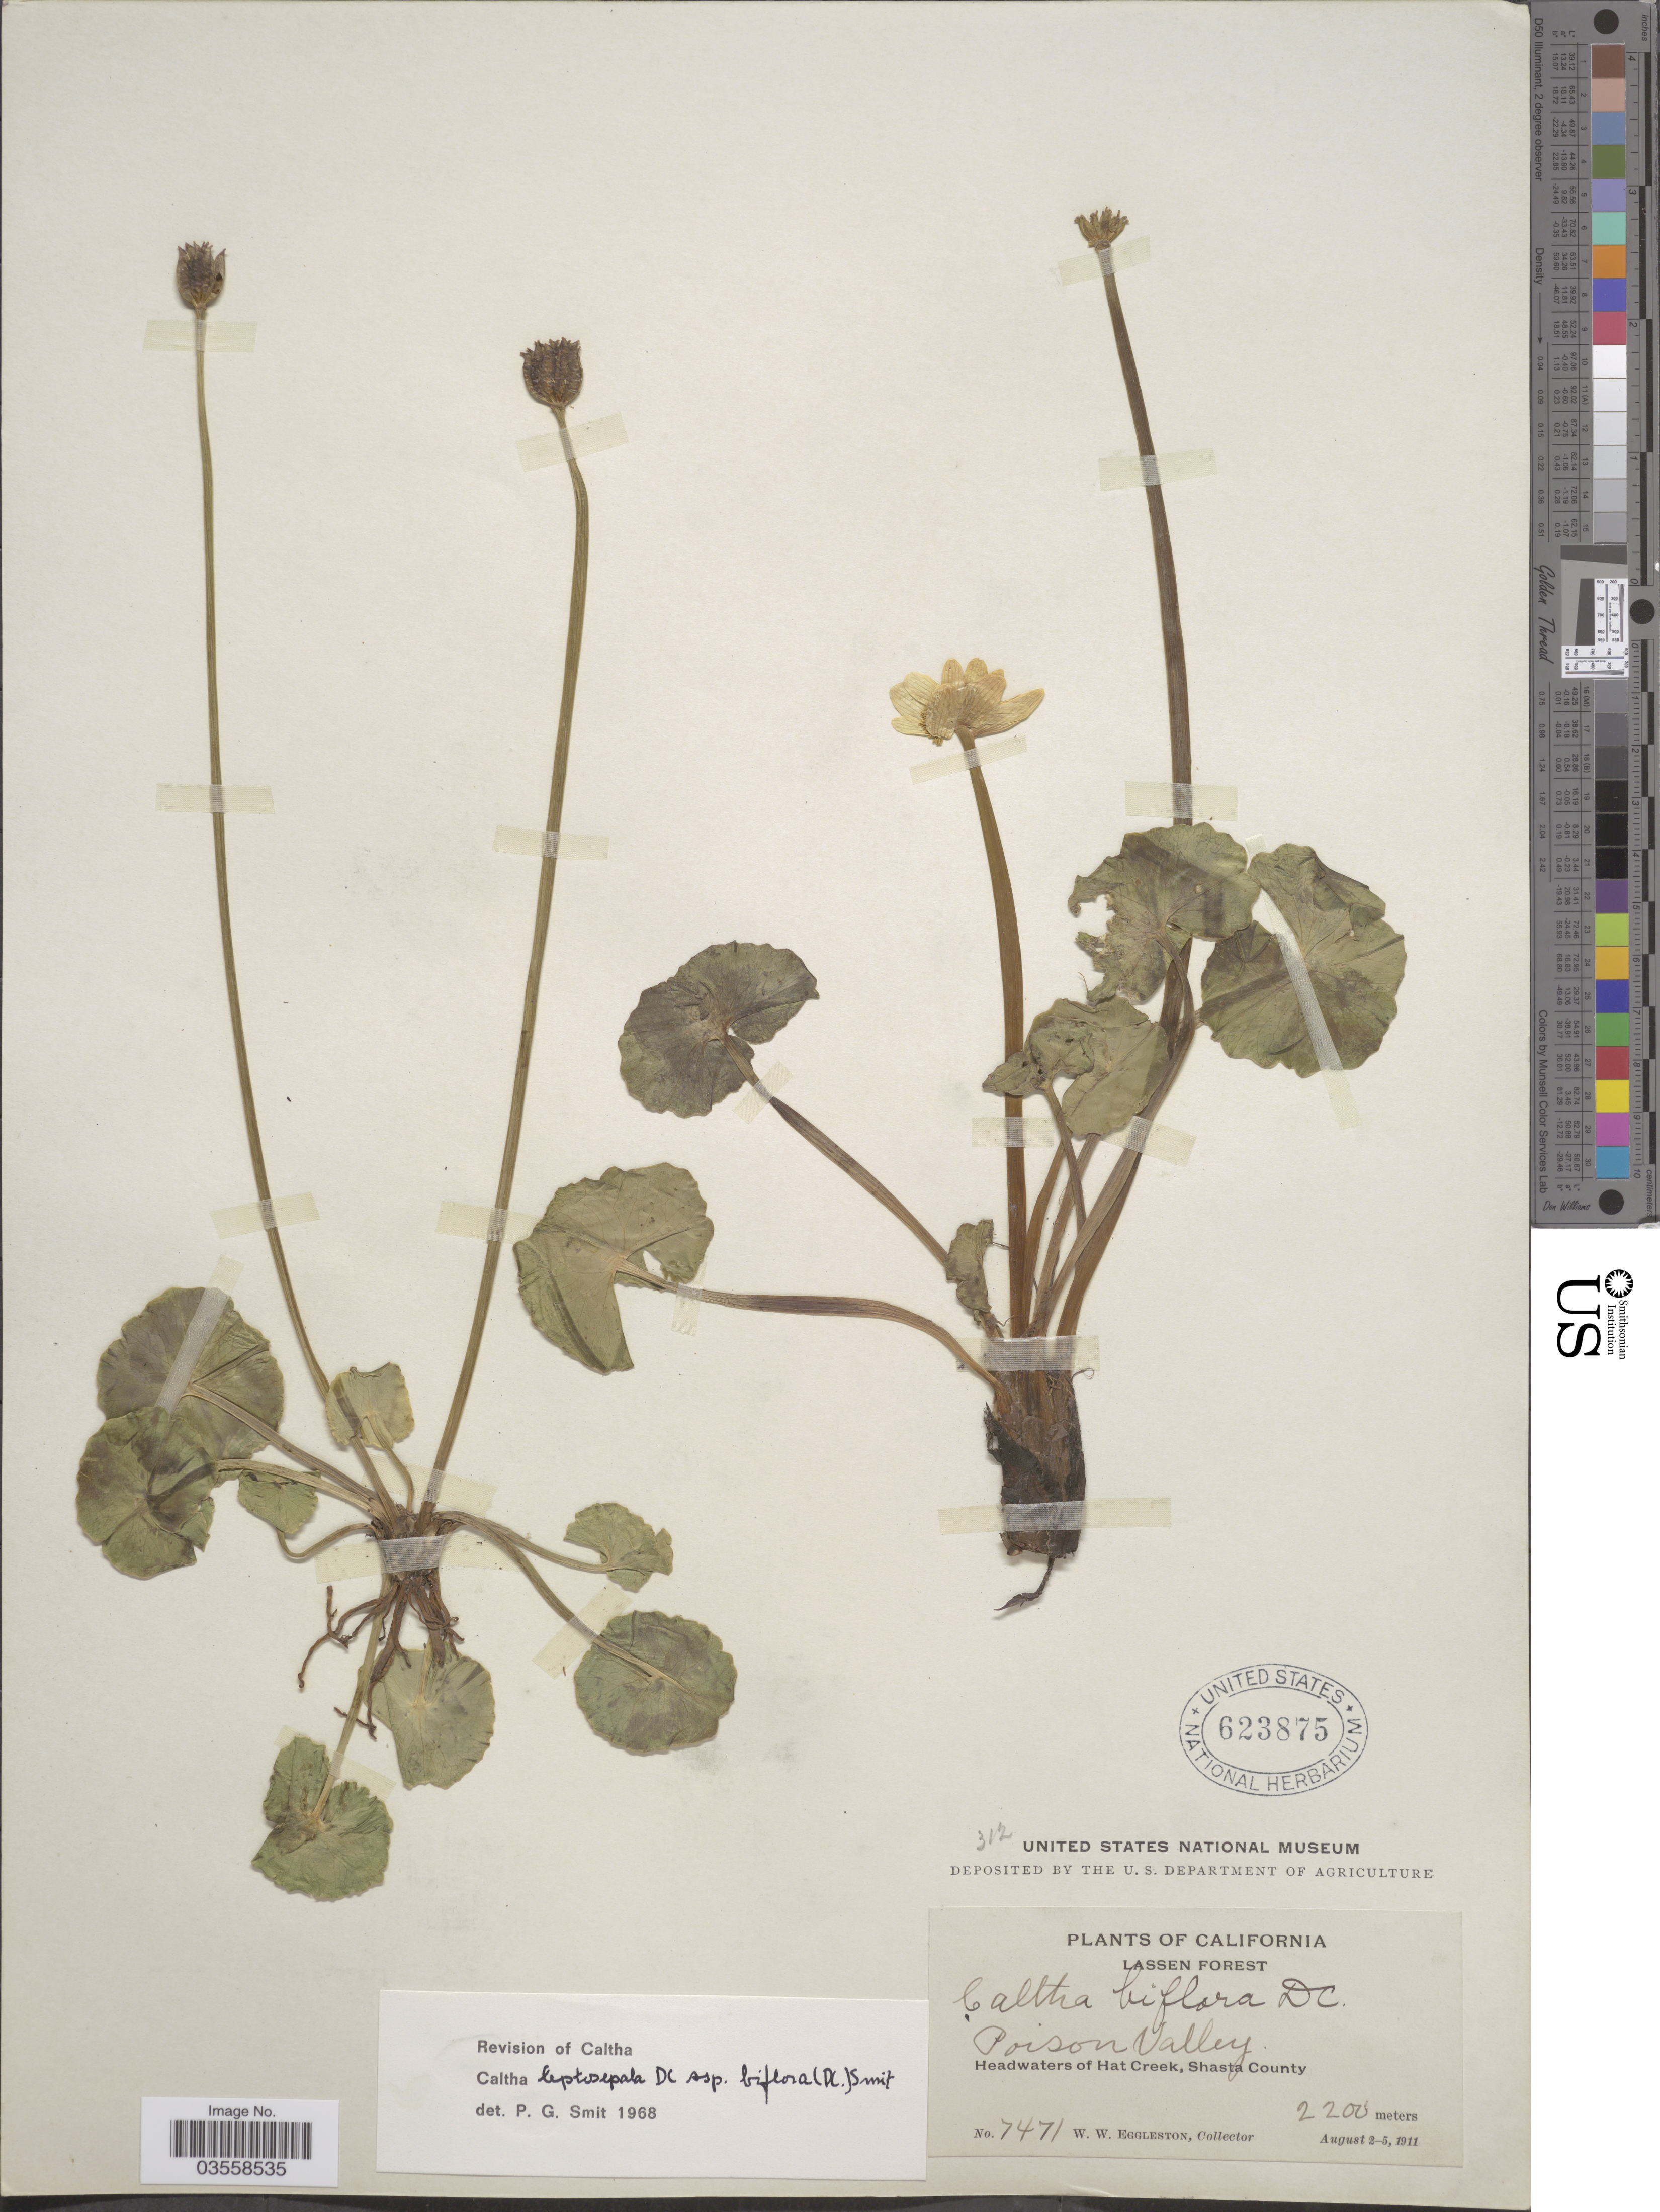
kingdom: Plantae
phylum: Tracheophyta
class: Magnoliopsida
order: Ranunculales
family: Ranunculaceae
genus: Caltha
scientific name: Caltha leptosepala subsp. biflora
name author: DC.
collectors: W. W. Eggleston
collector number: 7471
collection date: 1911-08-02/1911-08-05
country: United States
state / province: California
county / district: Shasta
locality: Lassen Forest. Poison Valley. Headwaters of Hat Creek, Shasta County.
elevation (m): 2200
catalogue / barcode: US 623875